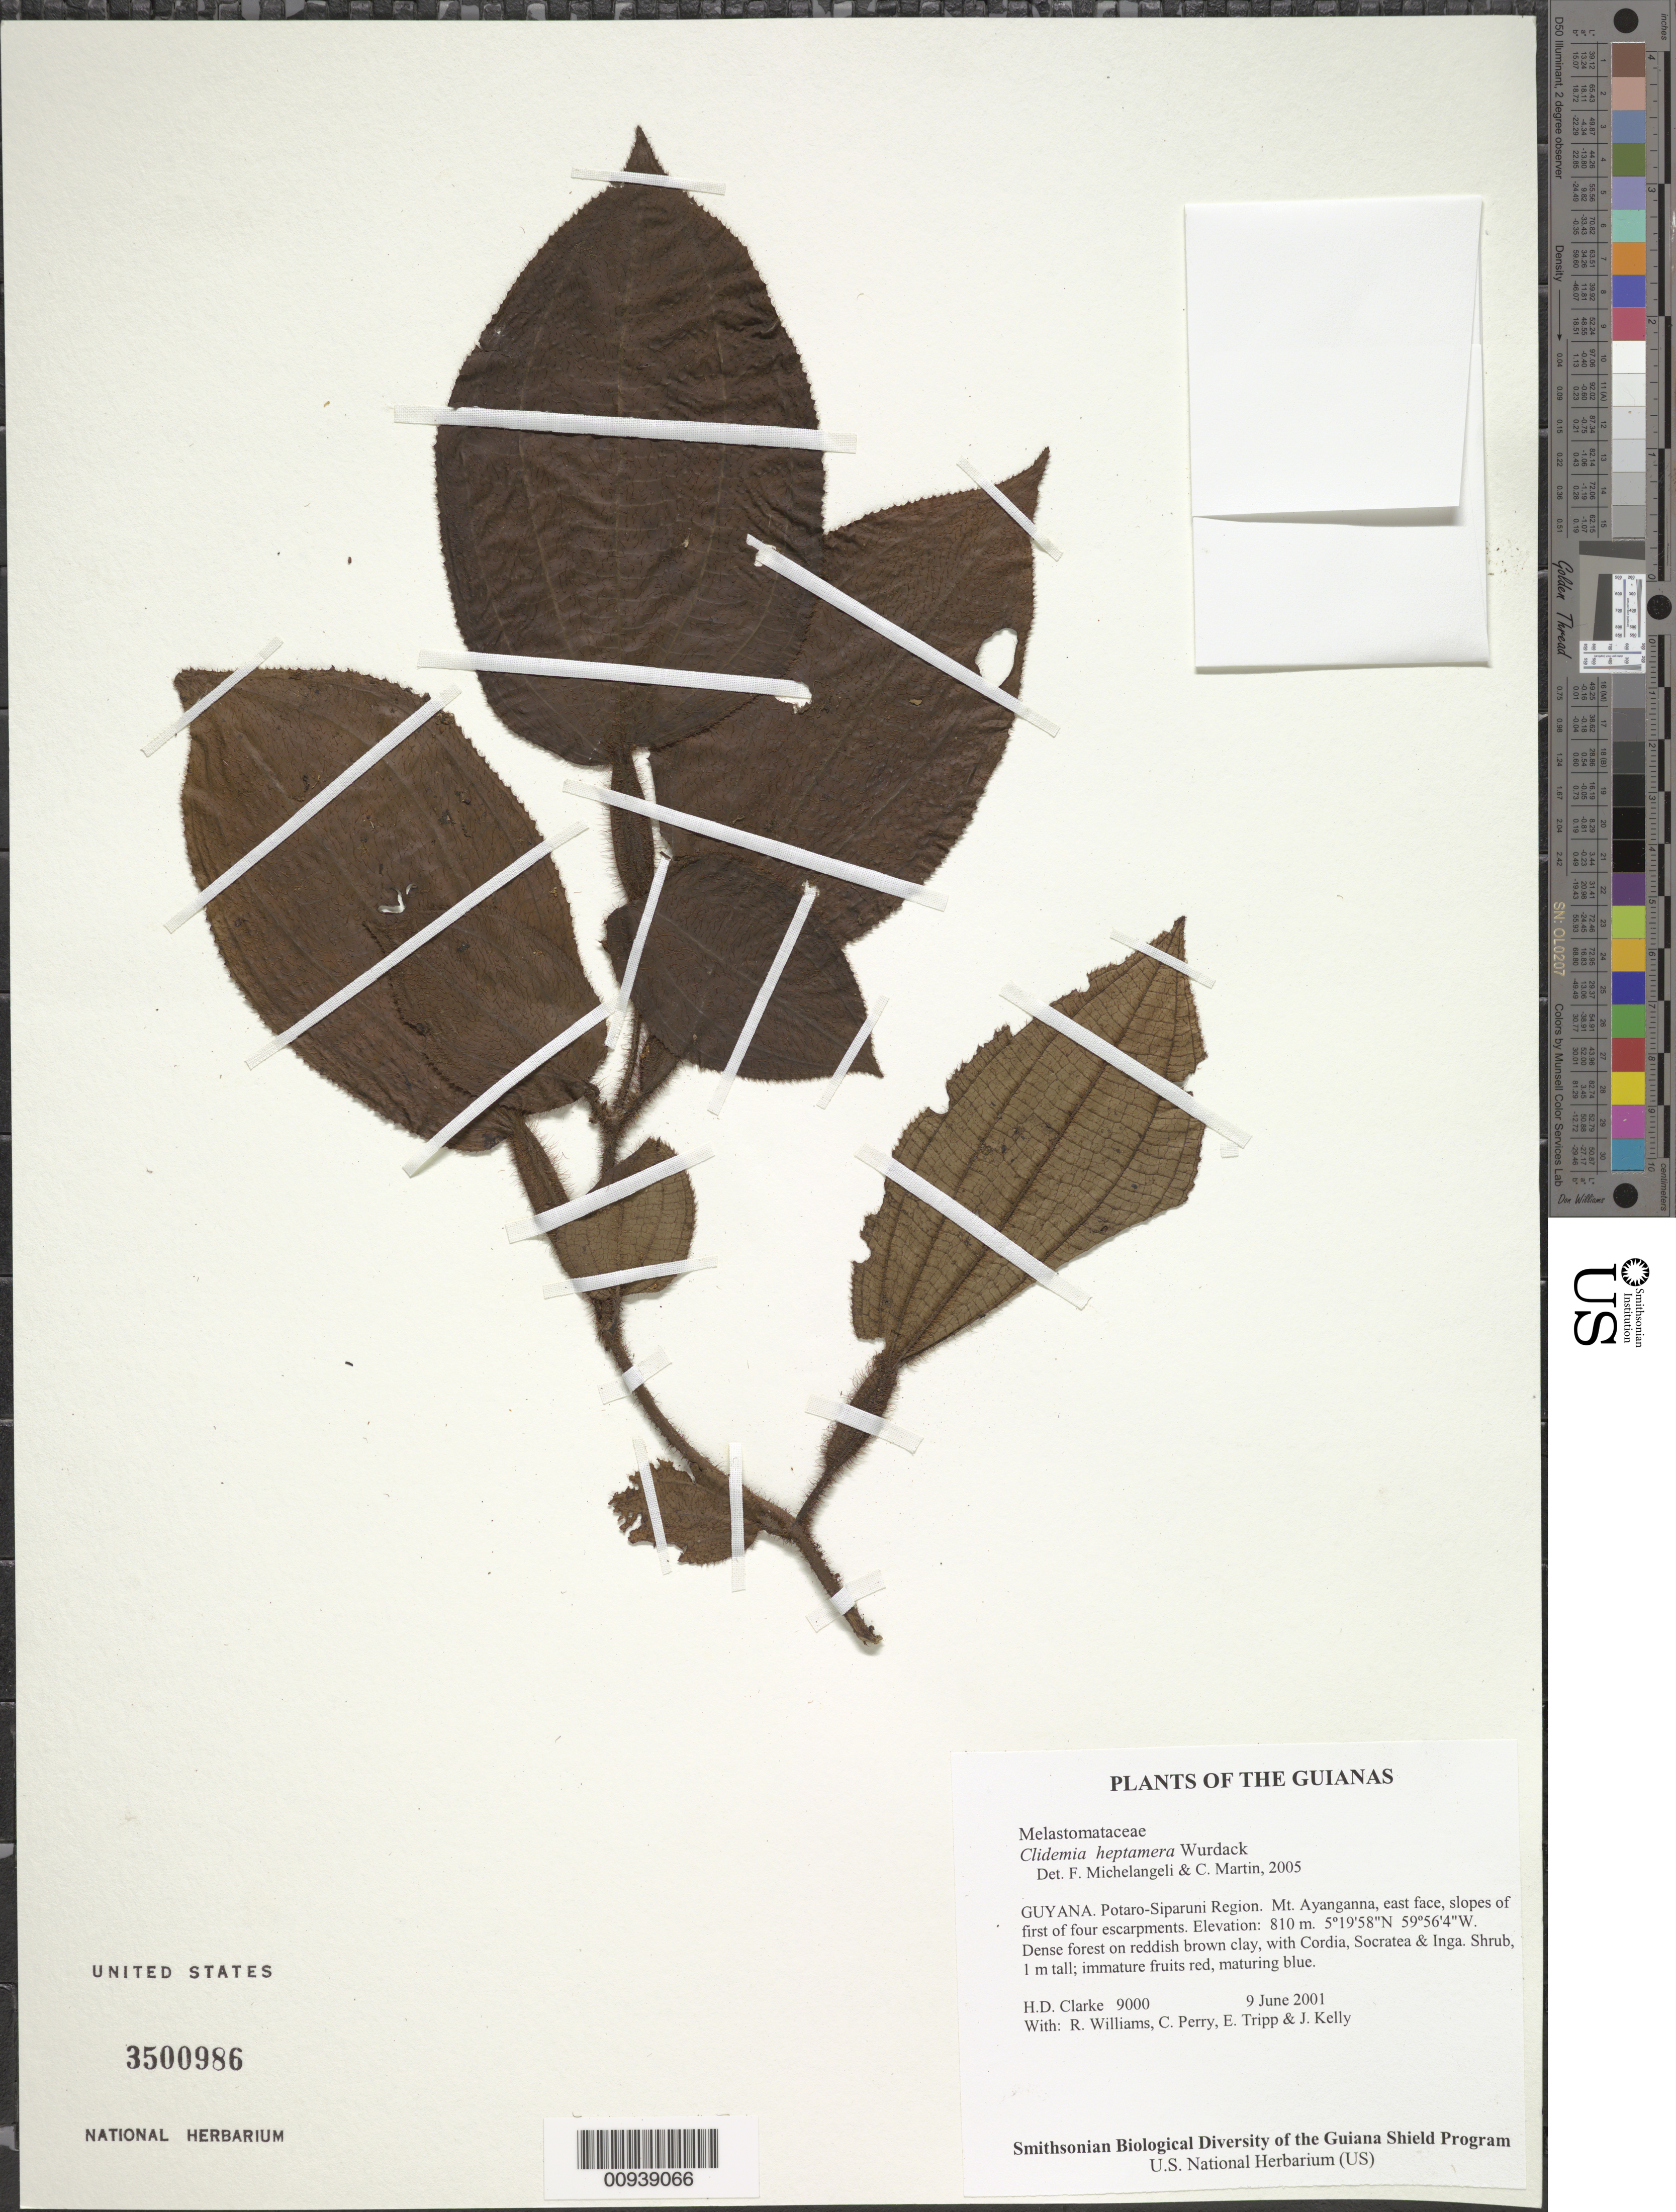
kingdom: Plantae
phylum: Tracheophyta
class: Magnoliopsida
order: Myrtales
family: Melastomataceae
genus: Clidemia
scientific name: Clidemia heptamera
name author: Wurdack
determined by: Michelangeli, F. A.; Martin, C.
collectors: H. D. Clarke, R. Williams, C. Perry, E. Tripp & J. Kelly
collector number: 9000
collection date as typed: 9 June 2001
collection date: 2001-06-09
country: Guyana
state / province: Potaro-Siparuni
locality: Mt. Ayanganna, east face, slopes of first of four escarpments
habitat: Dense forest on reddish brown clay, with Cordia, Socratea & Inga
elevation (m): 810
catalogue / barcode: US 3500986